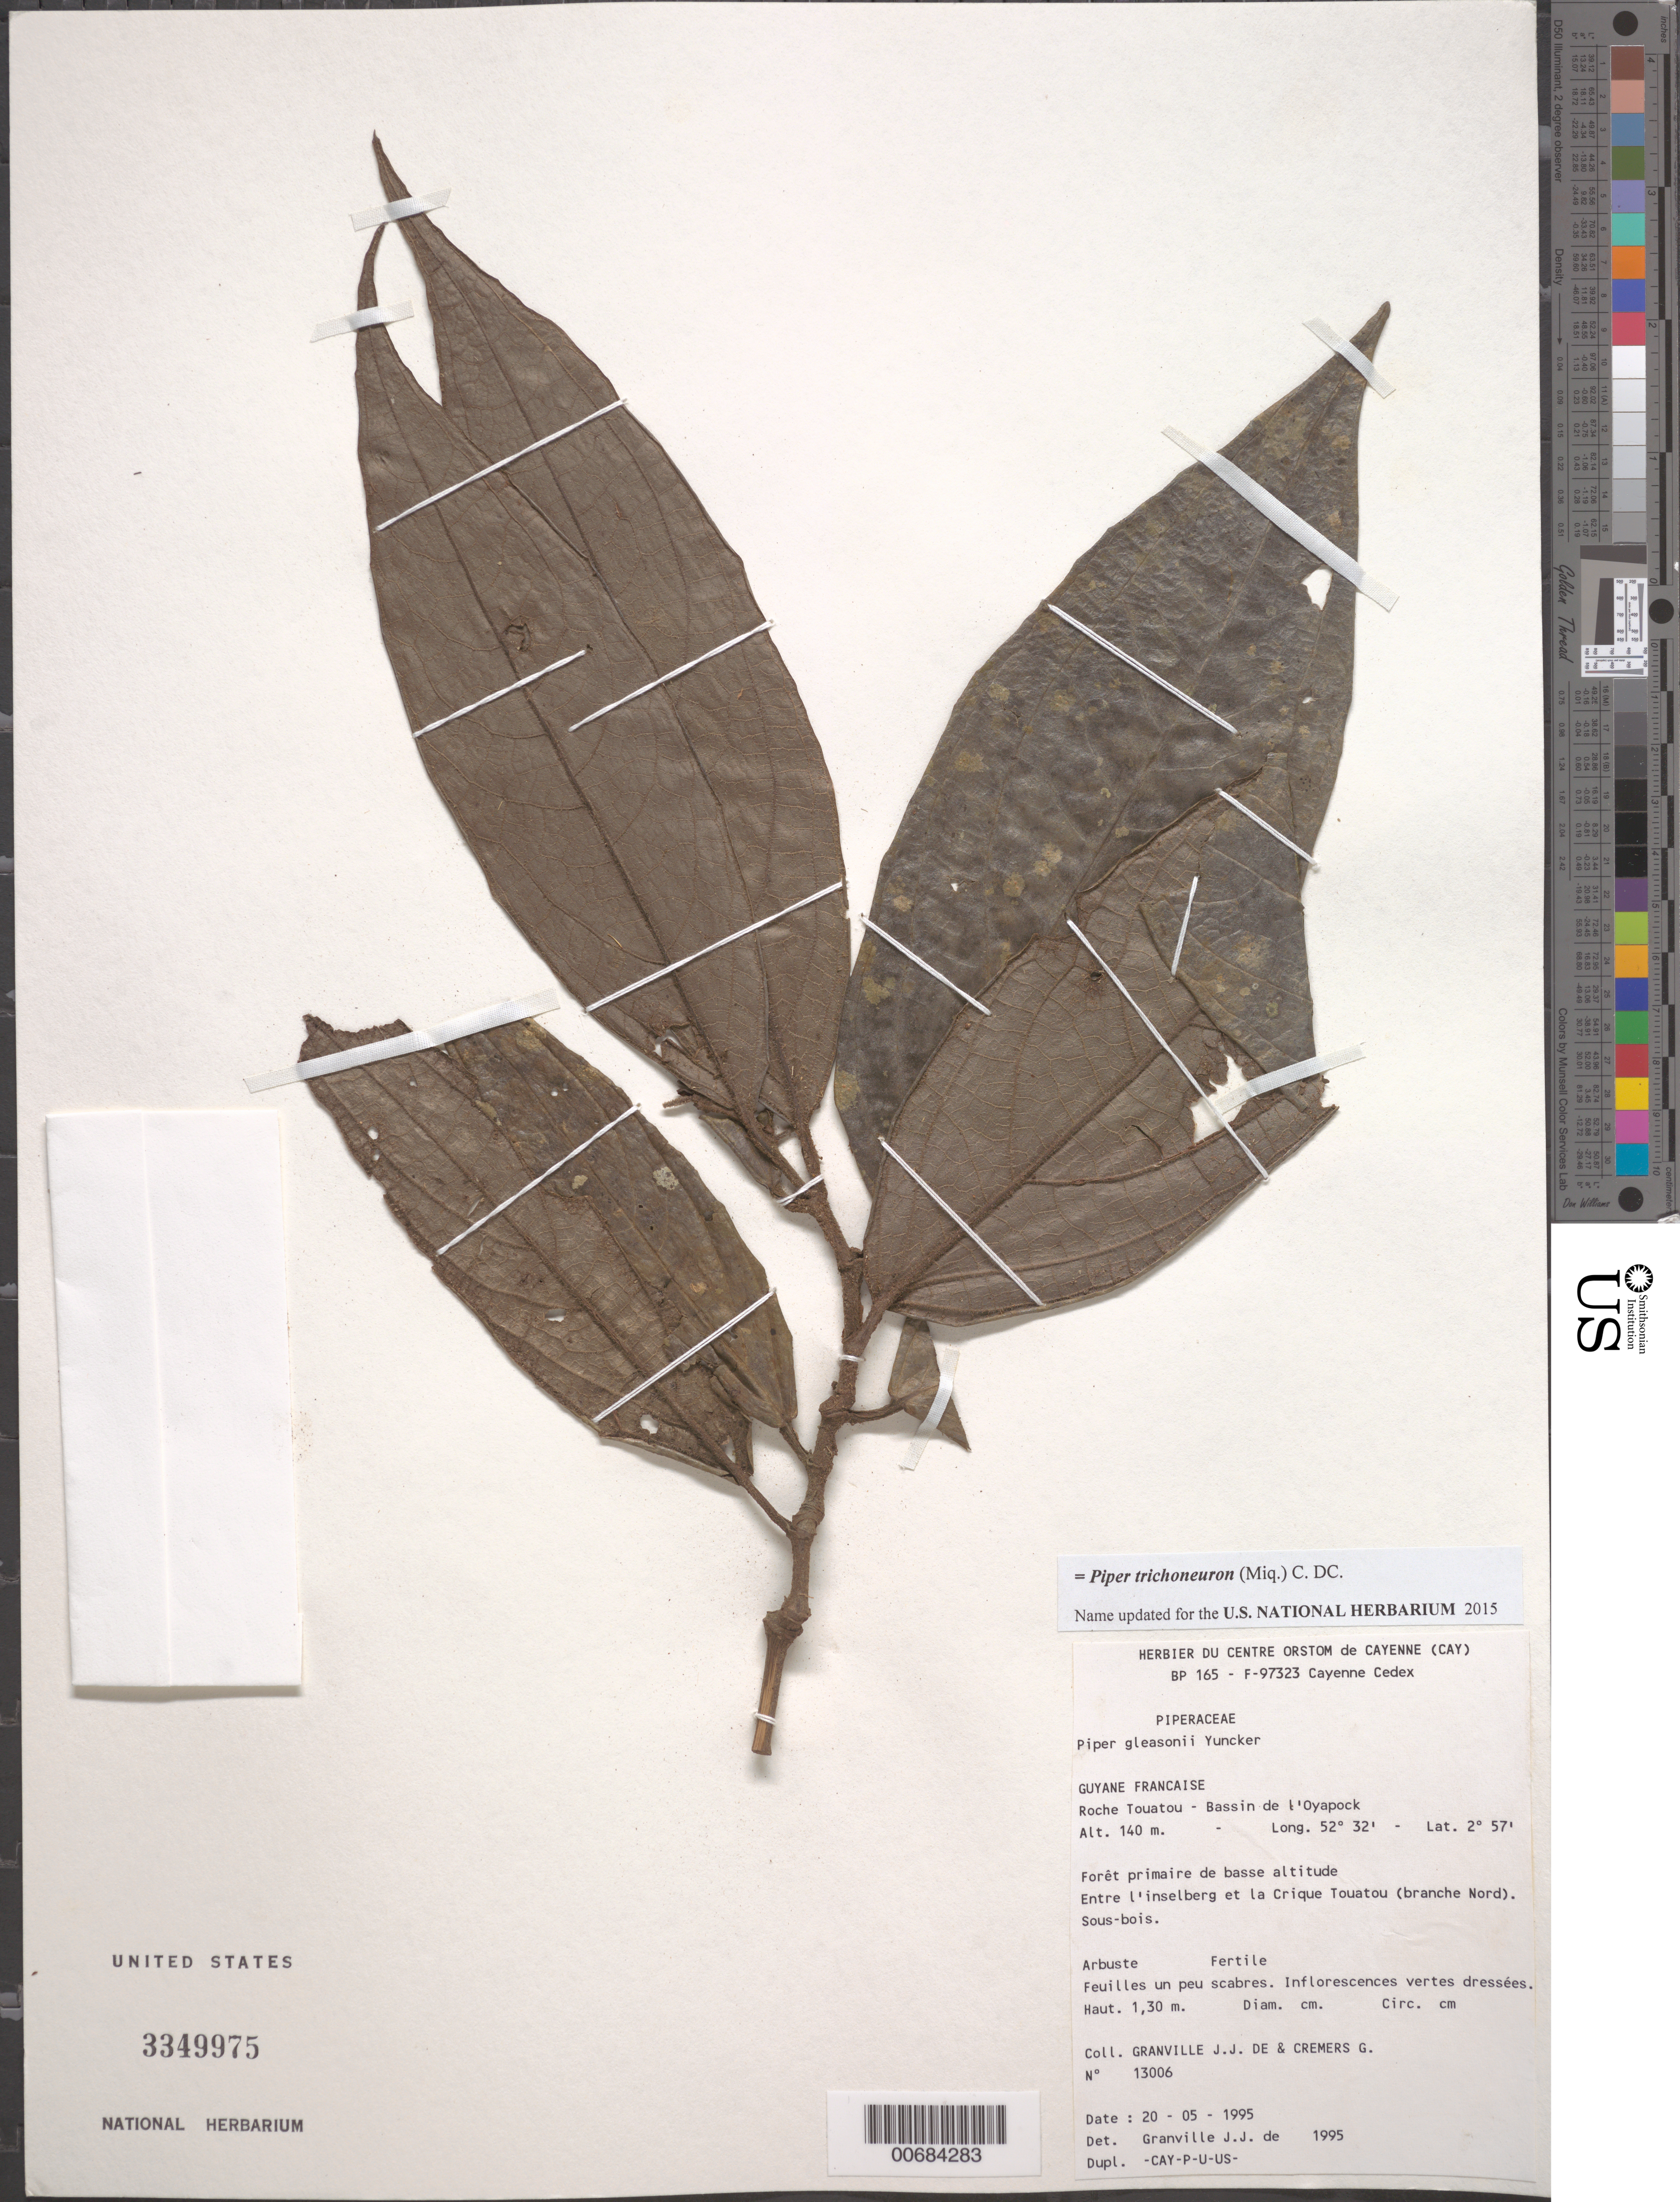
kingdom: Plantae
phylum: Tracheophyta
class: Magnoliopsida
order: Piperales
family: Piperaceae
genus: Piper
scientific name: Piper gleasonii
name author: Yunck.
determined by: Granville, J. J. de, (CAY), Institut de Recherche pour le Developpement (IRD) (FRENCH GUIANA)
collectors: J.-J. de Granville & G. Cremers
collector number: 13006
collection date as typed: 20-May-95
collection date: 1995-05-20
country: French Guiana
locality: Roche Touatou, Bassin de l'Oyapock, entre l'inselberg et la Crique Touatou (branche Nord)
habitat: Low altitude primary forest; understory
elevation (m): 140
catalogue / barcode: US 3349975